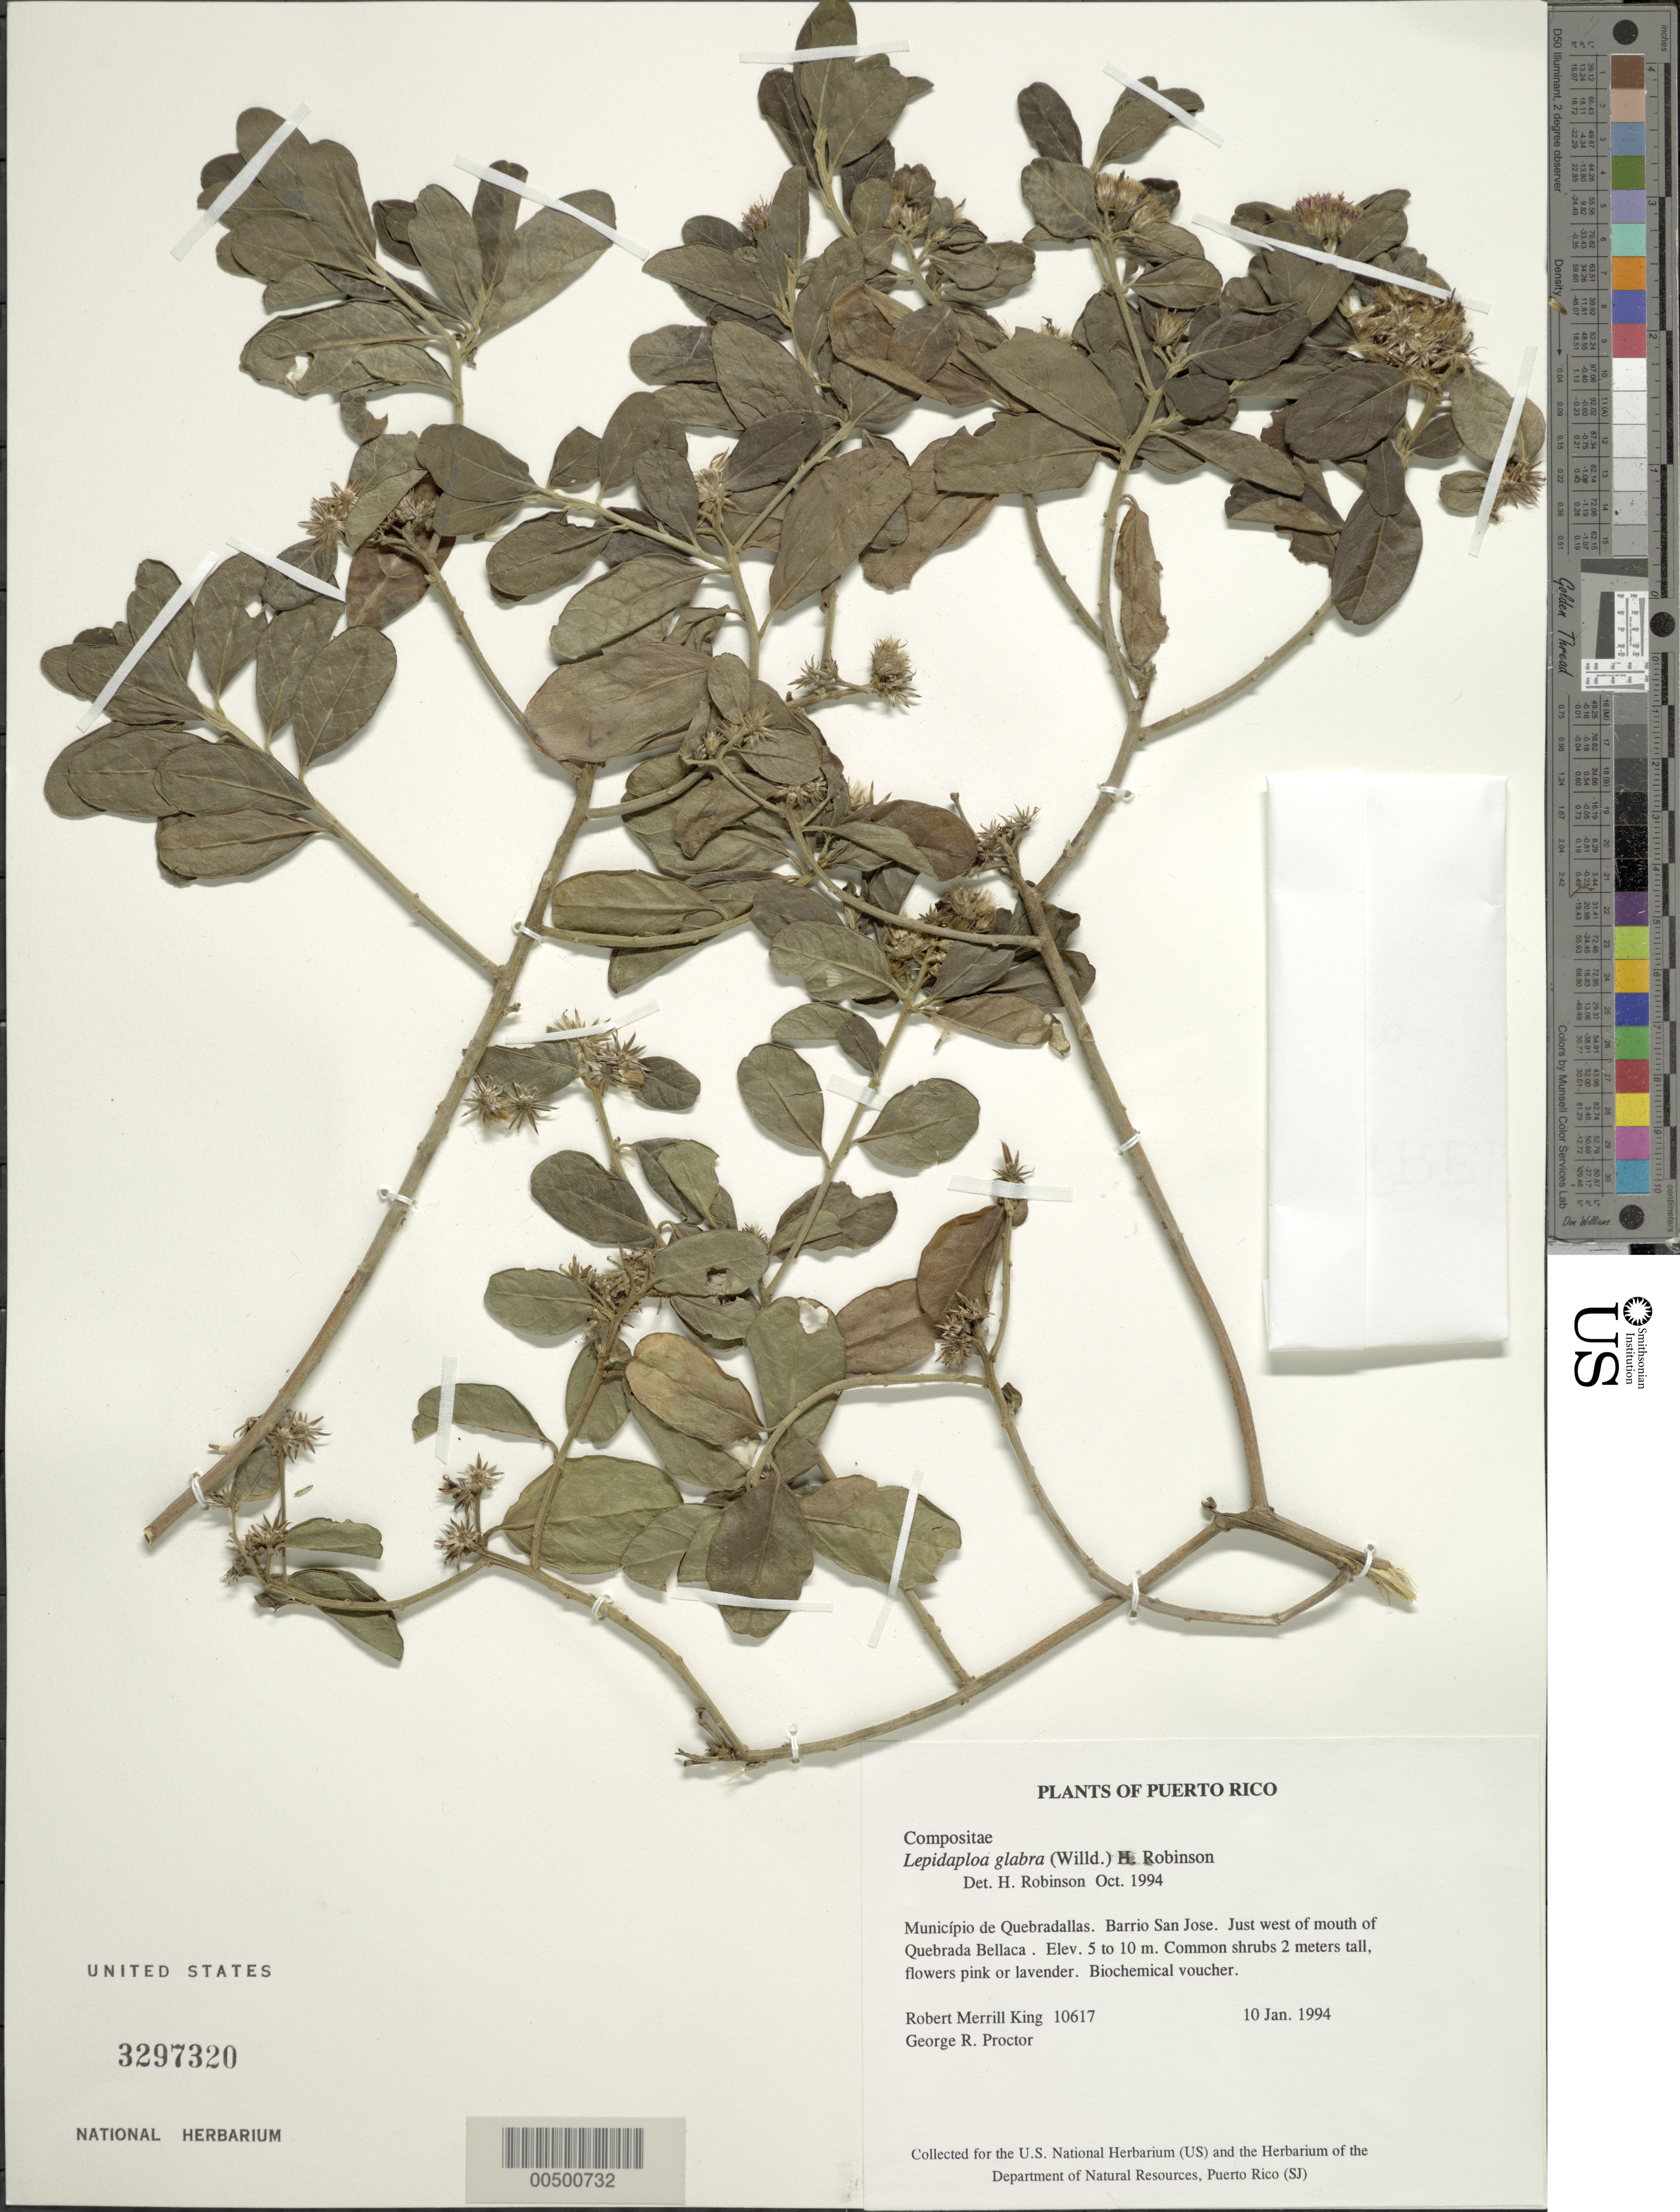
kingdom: Plantae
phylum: Tracheophyta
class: Magnoliopsida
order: Asterales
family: Asteraceae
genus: Lepidaploa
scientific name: Lepidaploa glabra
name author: (Willd.) H. Rob.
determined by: Robinson, Harold E., (US)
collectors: R. M. King & G. Proctor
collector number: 10617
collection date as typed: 10 Jan 1994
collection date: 1994-01-10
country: Puerto Rico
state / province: Quebradillas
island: Greater Antilles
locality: Barrio San Jose. Just west of mouth of Quebrada Bellaca, Quebradillas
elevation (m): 5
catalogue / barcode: US 3297320